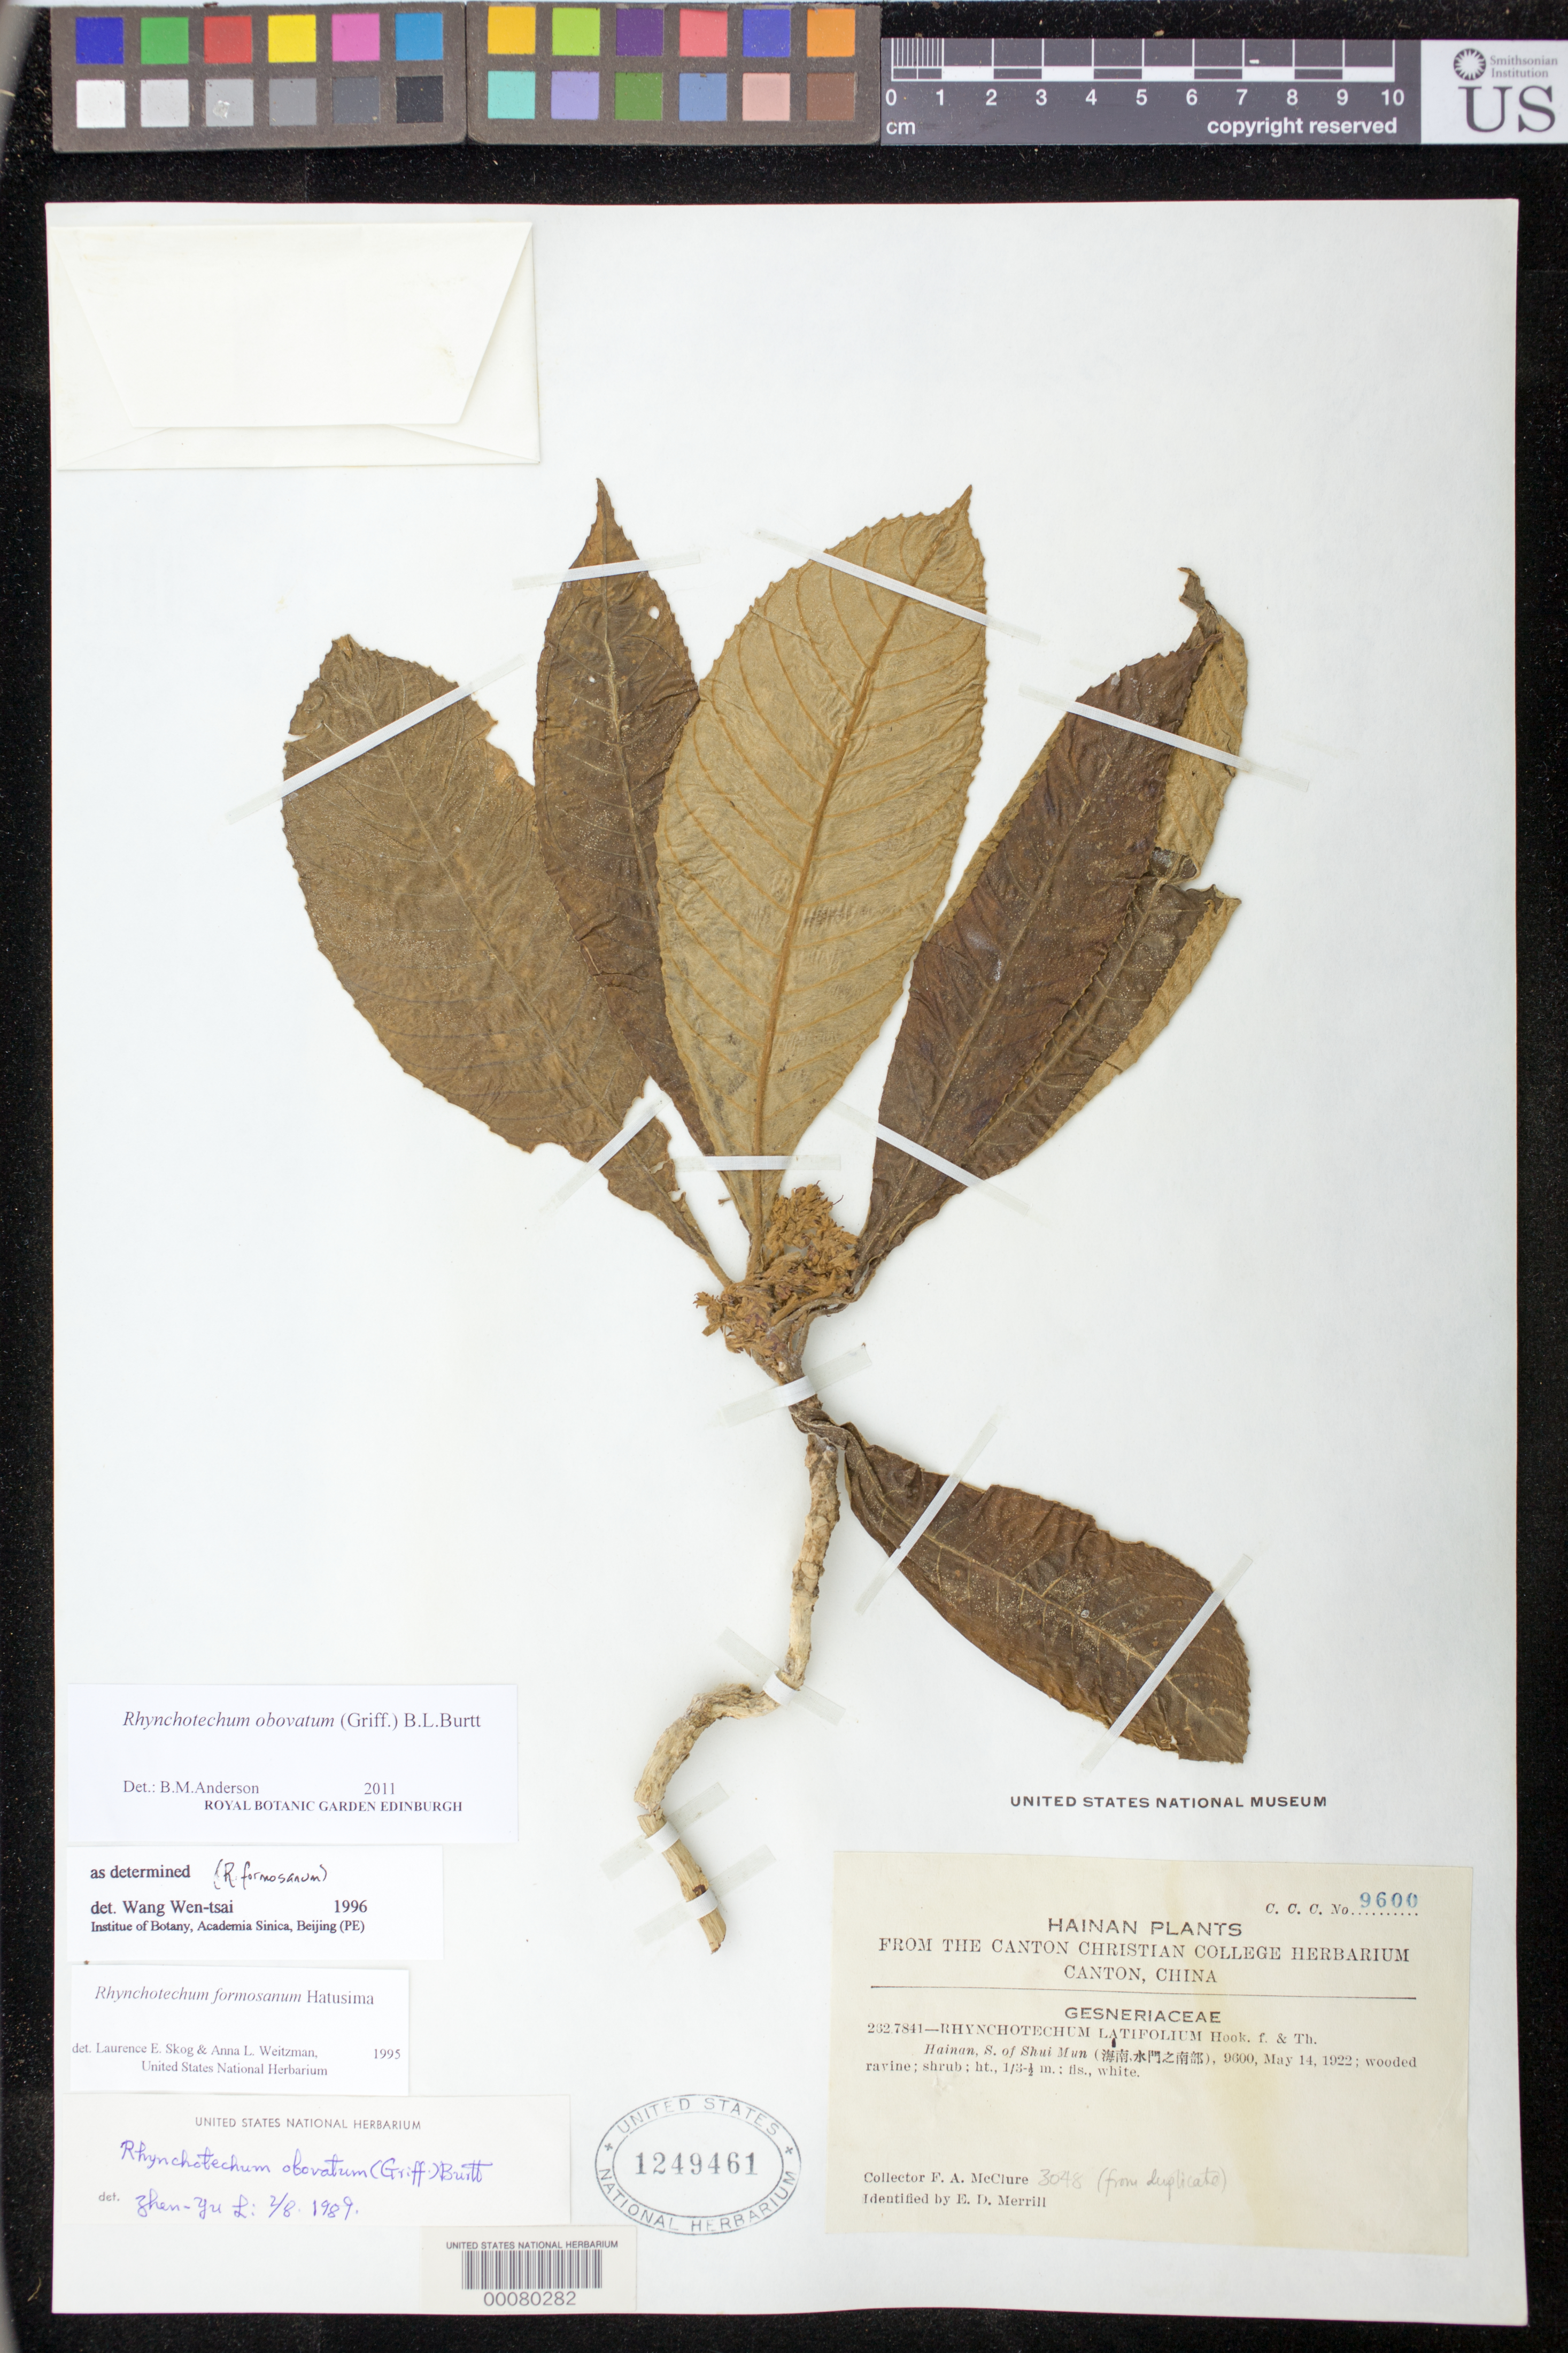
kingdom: Plantae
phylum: Tracheophyta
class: Magnoliopsida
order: Lamiales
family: Gesneriaceae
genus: Rhynchotechum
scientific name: Rhynchotechum obovatum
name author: (Griff.) B.L. Burtt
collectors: F. A. McClure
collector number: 262.7841/ 9600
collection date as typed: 14 May 1922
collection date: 1922-05-14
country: China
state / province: Guangdong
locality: Hainan i., Hainan, s of shui mun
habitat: Wooded ravine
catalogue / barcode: US 1249461